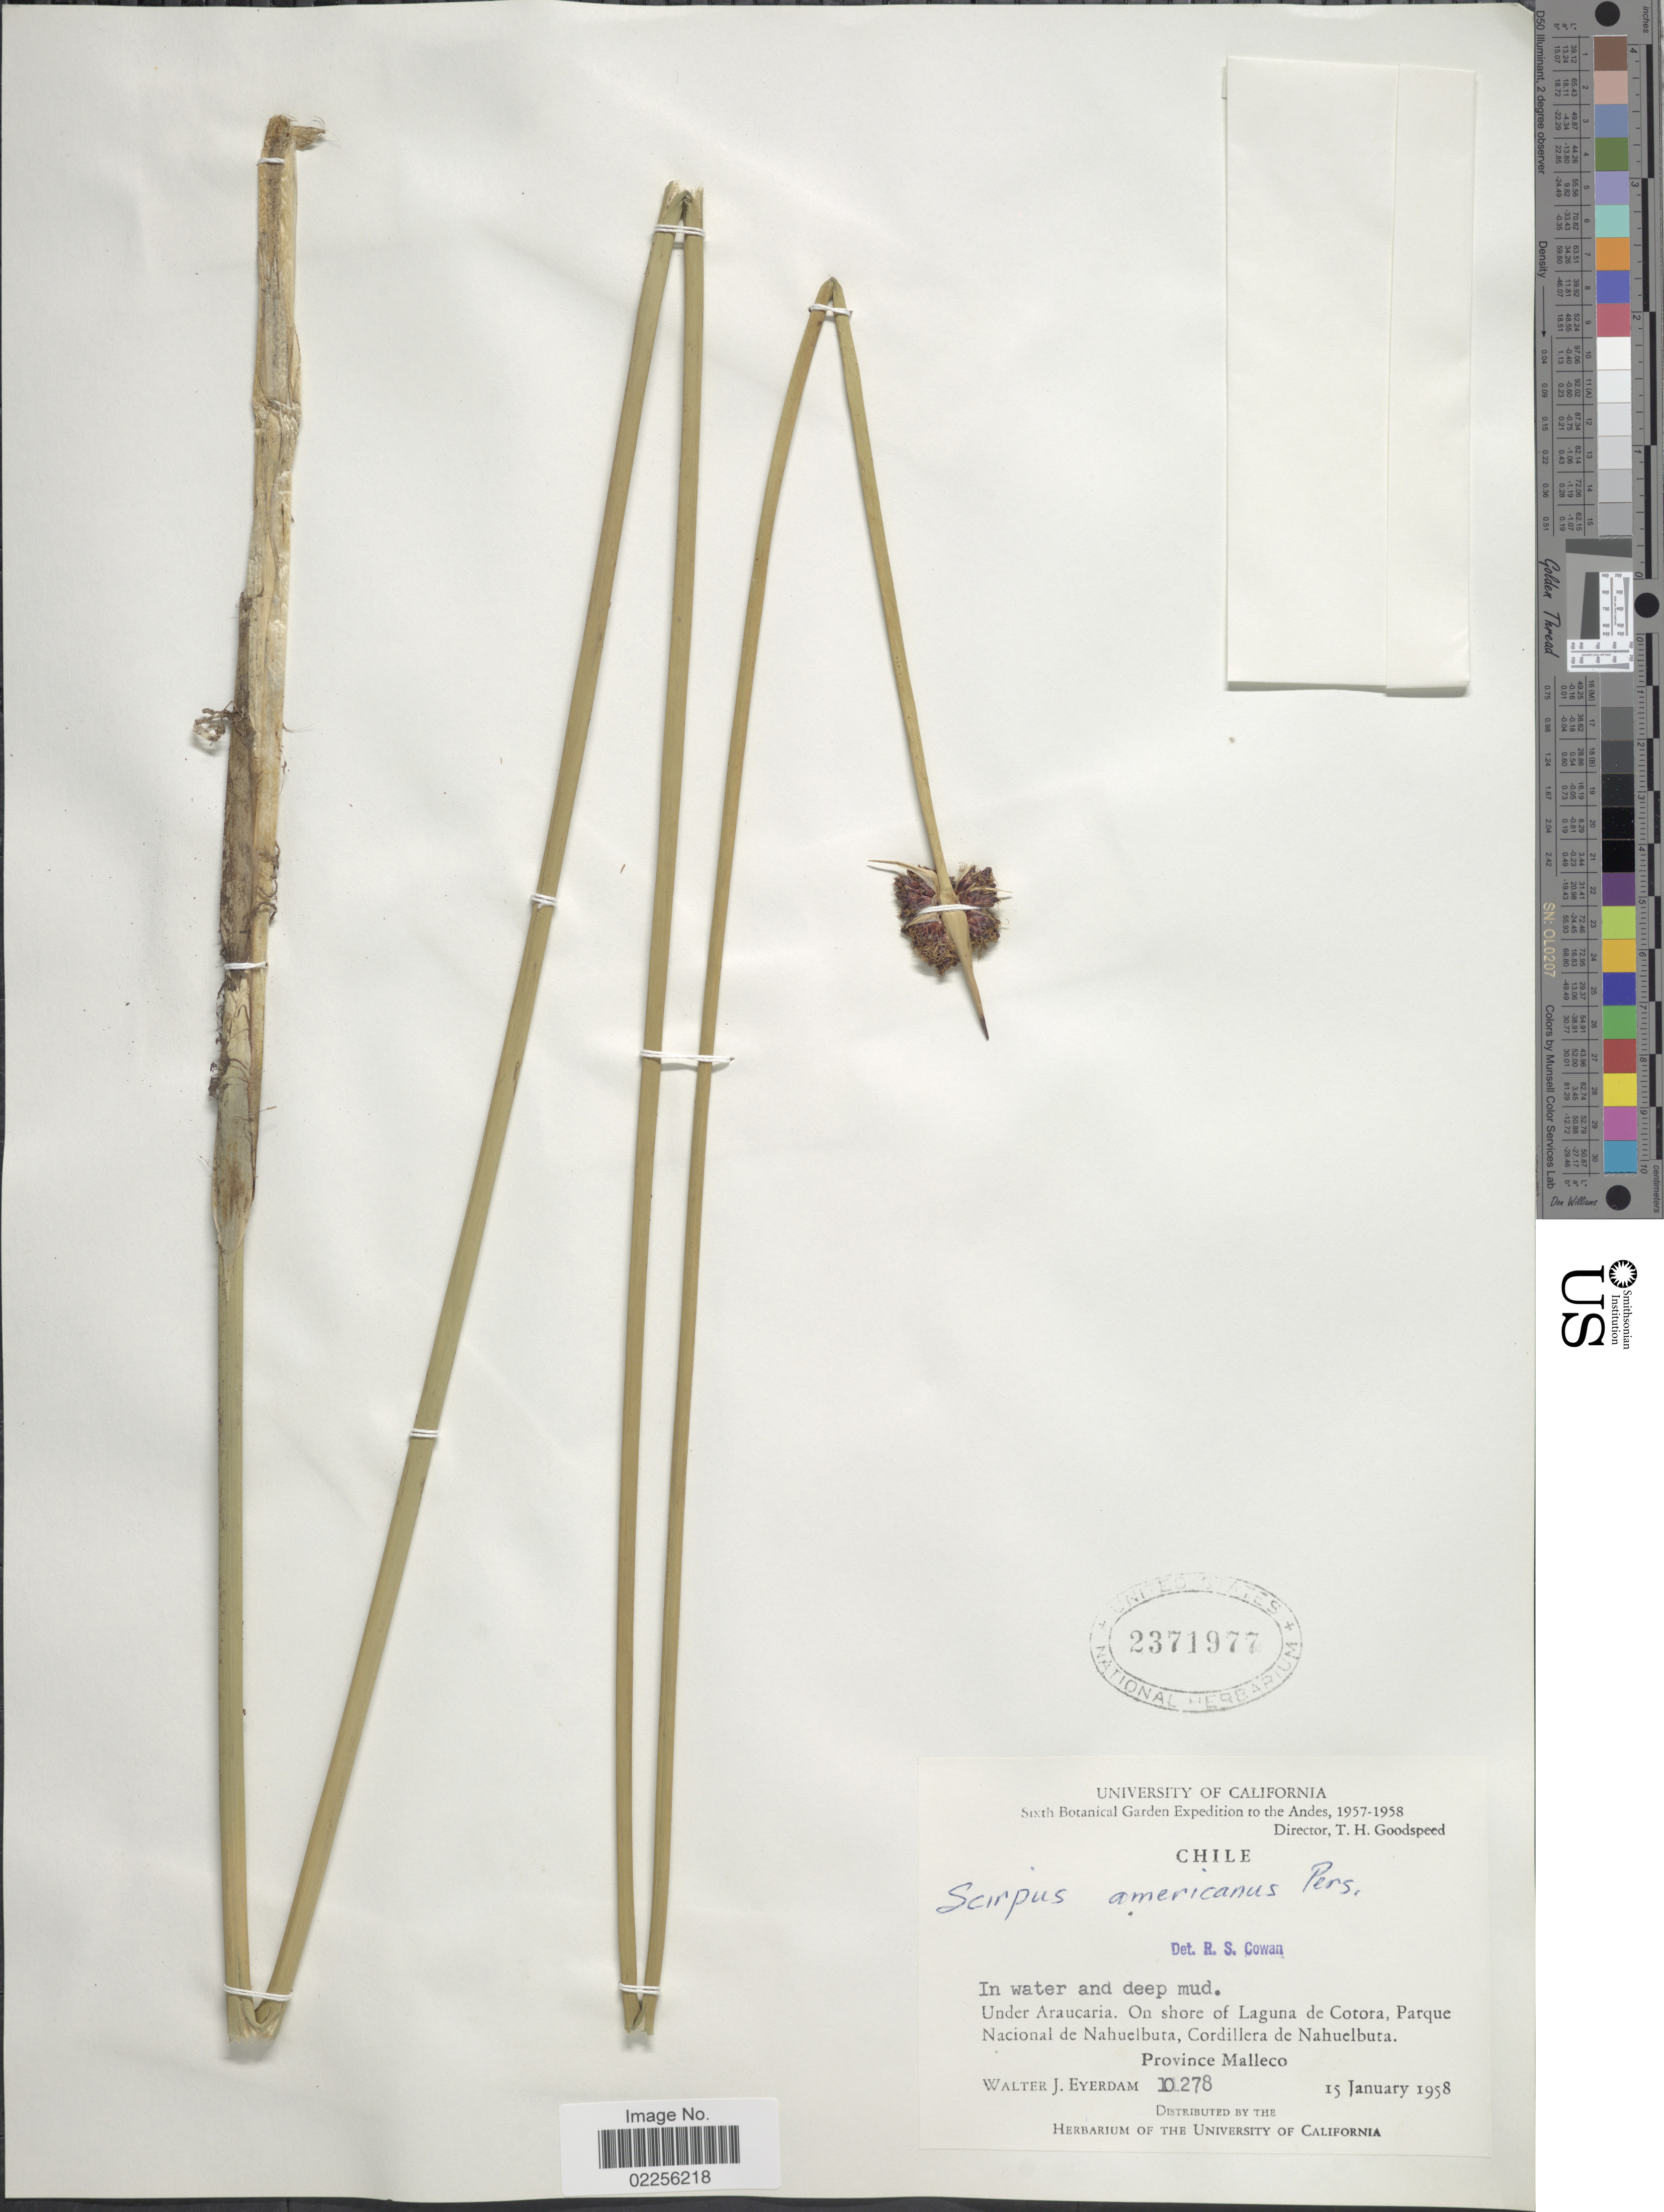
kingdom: Plantae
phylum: Tracheophyta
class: Liliopsida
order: Poales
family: Cyperaceae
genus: Schoenoplectus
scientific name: Schoenoplectus pungens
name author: (Vahl) Palla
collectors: W. J. Eyerdam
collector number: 10278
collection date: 1958-01-15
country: Chile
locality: In water and deep mud. Under Araucaria. On shore of Laguna de Cotota, Parque Nacional de Nahuelbuta, Cordillera de Nahuelbuta, Province Malleco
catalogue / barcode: US 2371977